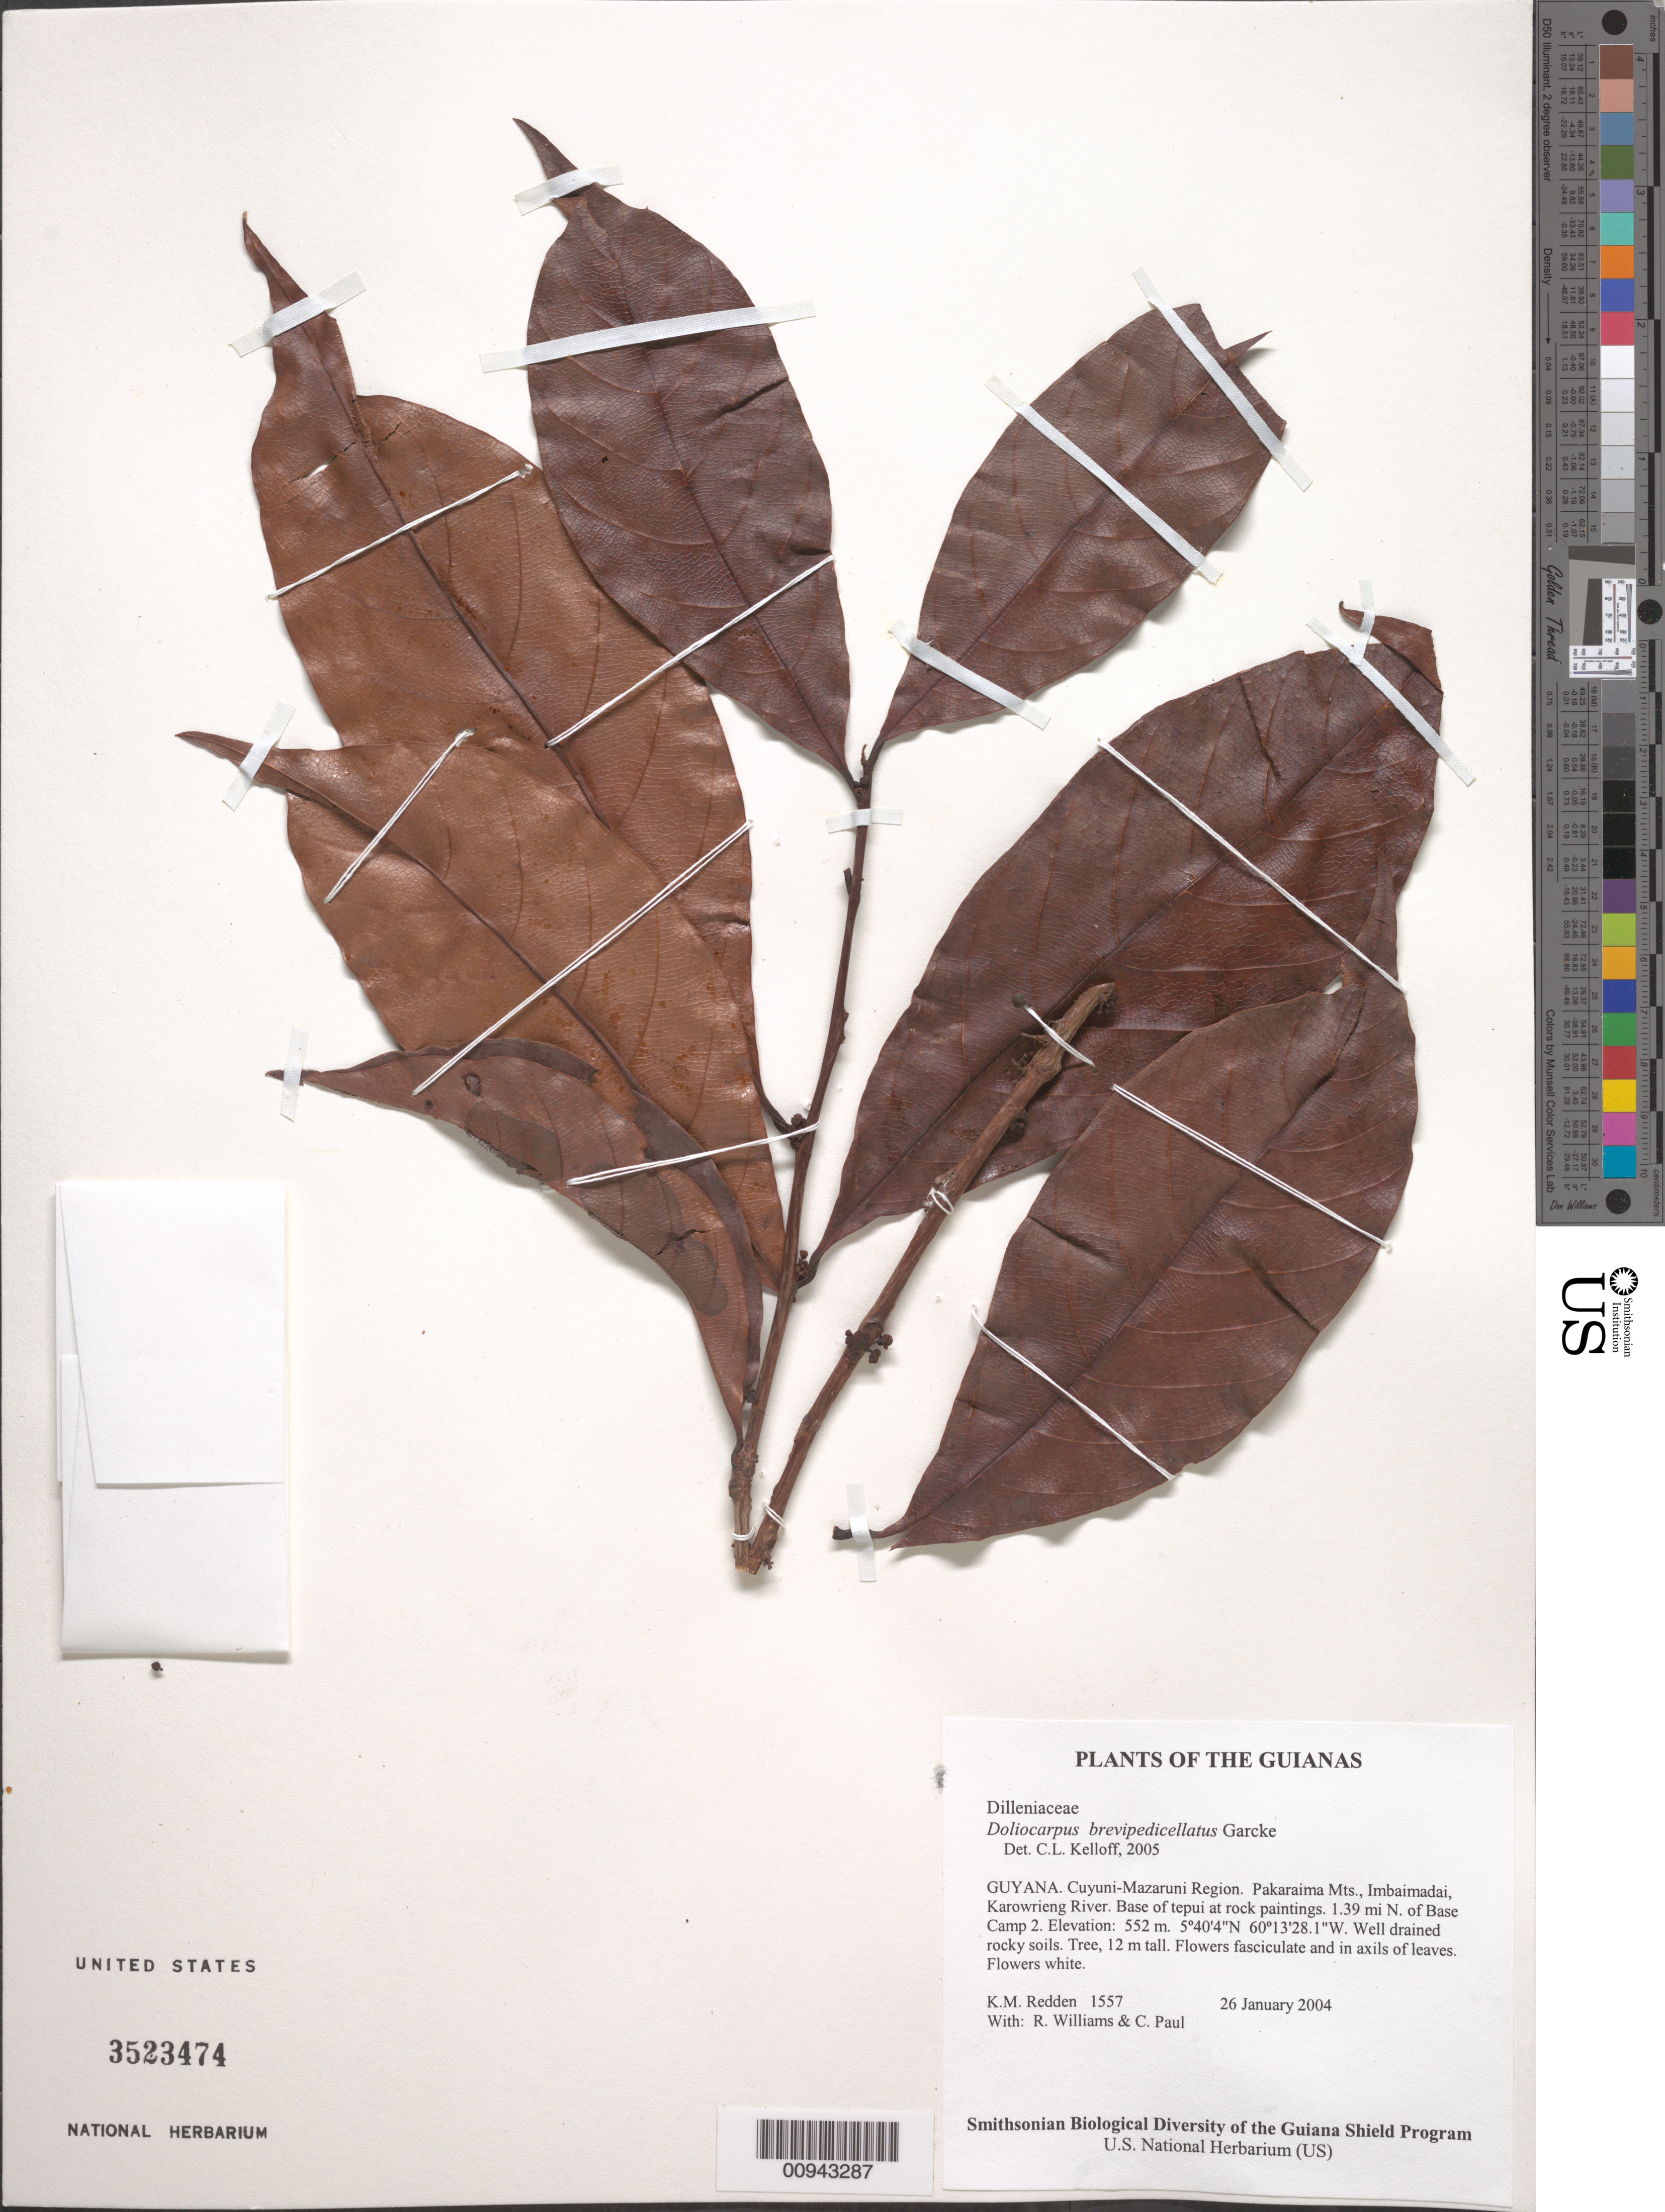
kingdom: Plantae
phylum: Tracheophyta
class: Magnoliopsida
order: Dilleniales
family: Dilleniaceae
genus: Doliocarpus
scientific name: Doliocarpus spraguei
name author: Cheesman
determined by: Victor Longhi Monzoli, João, (BRAZIL)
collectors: K. M. Redden, R. Williams & C. Paul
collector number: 1557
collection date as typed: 26 January 2004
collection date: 2004-01-26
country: Guyana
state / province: Cuyuni-Mazaruni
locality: Pakaraima Mts., Imbaimadai, Karowrieng River. Base of tepui at rock paintings. 1.39 mi N. of Base Camp 2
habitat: Well drained rocky soils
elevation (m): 552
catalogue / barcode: US 3523474